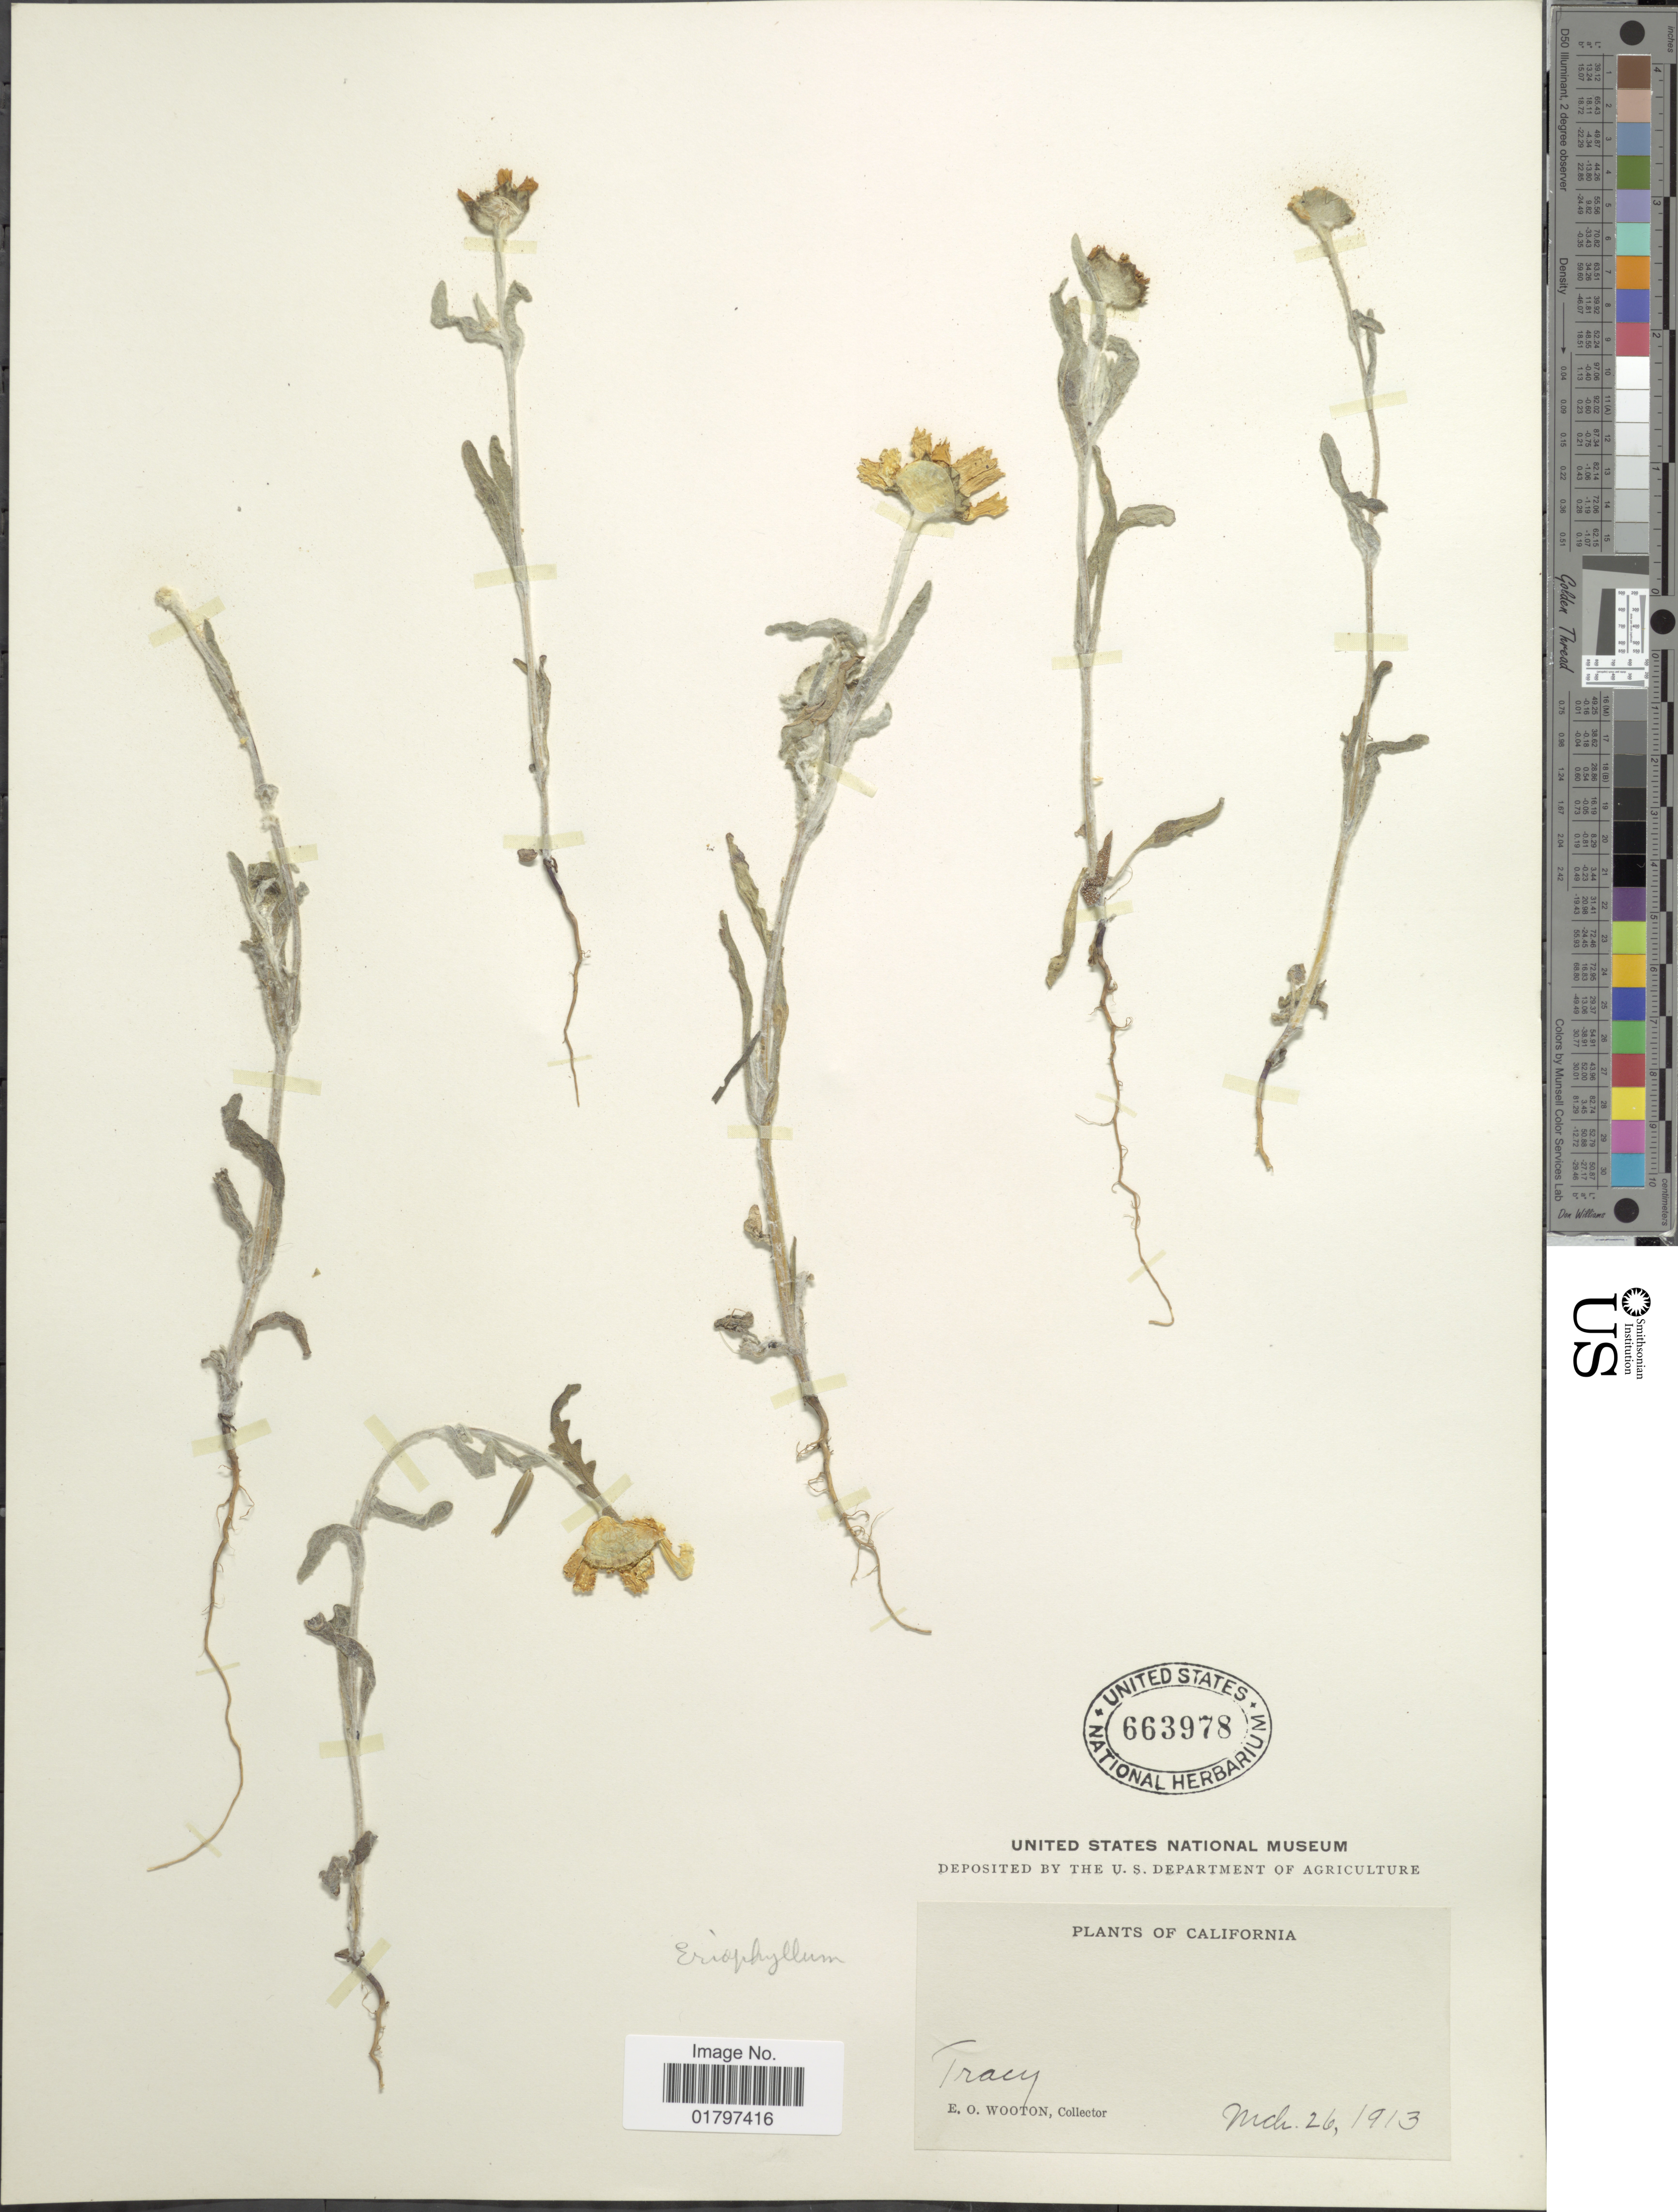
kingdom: Plantae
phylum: Tracheophyta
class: Magnoliopsida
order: Asterales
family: Asteraceae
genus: Monolopia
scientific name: Monolopia sp.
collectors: E. O. Wooton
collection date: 1913-03-26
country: United States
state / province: California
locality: Tracy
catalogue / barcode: US 663978